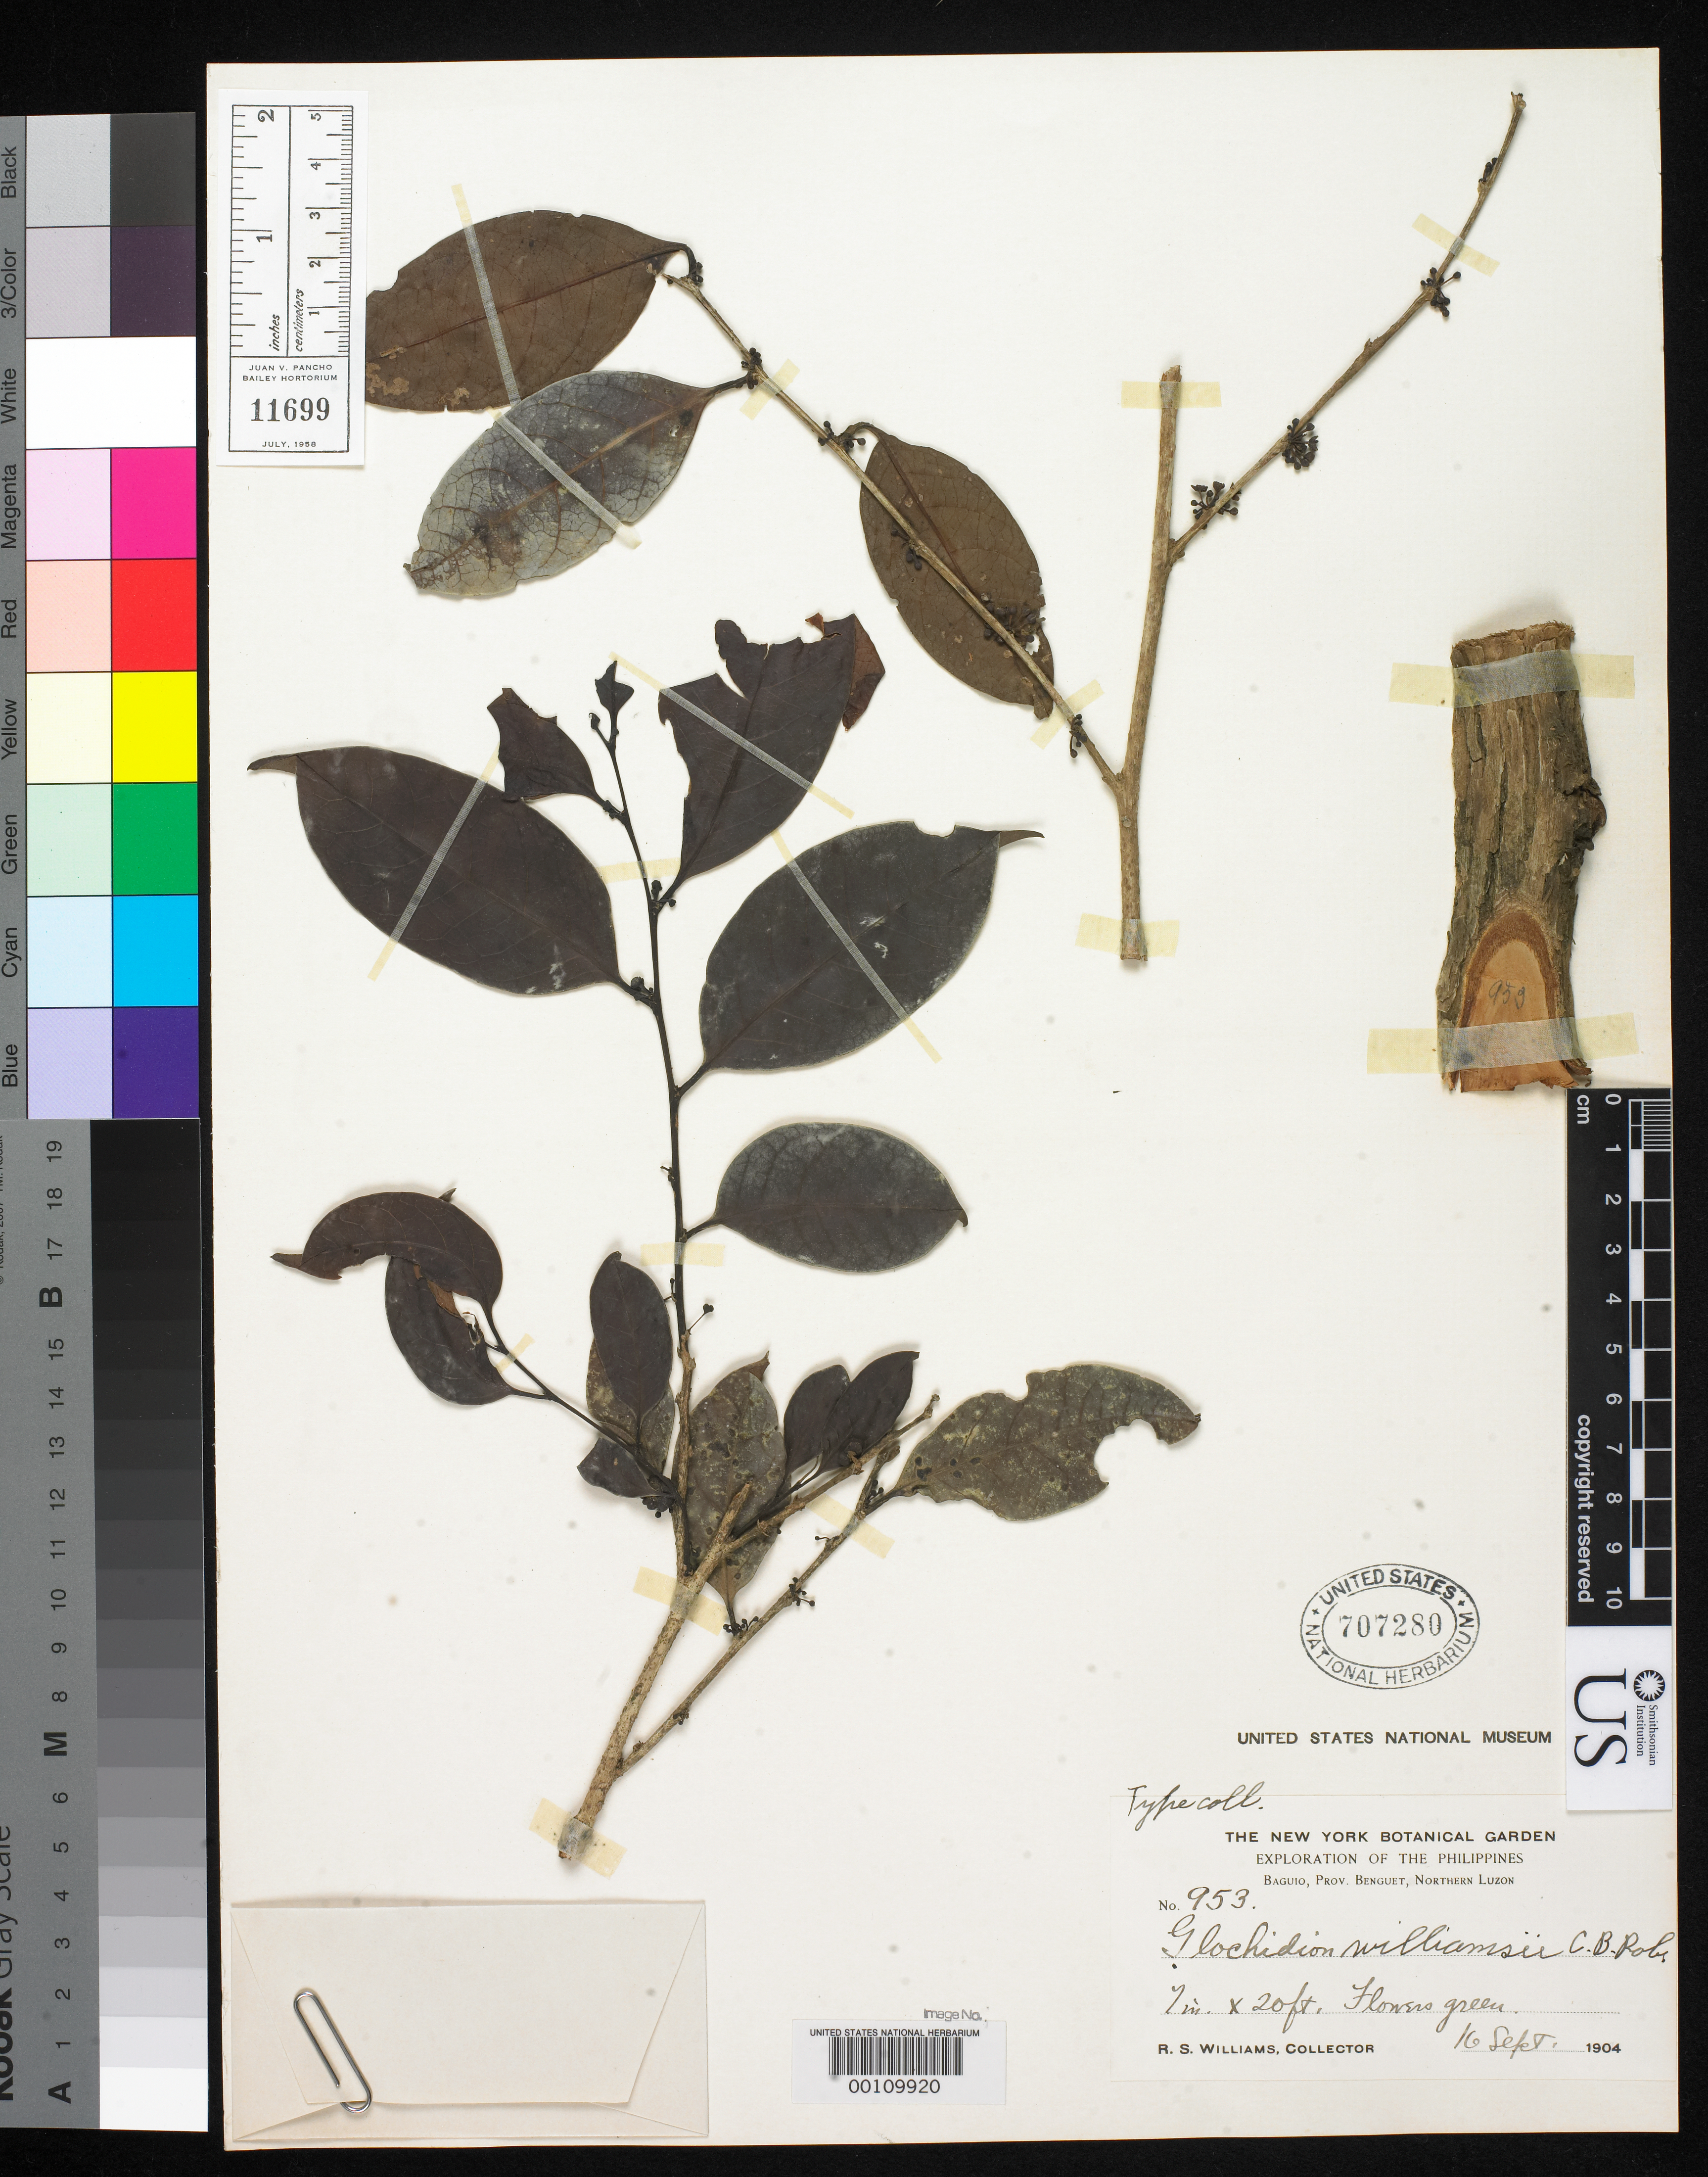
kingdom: Plantae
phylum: Tracheophyta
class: Magnoliopsida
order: Malpighiales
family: Phyllanthaceae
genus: Glochidion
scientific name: Glochidion williamsii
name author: C.B. Rob.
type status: Isotype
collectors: R. S. Williams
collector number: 953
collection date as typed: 16 Sep 1904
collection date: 1904-09-16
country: Philippines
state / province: Cordillera (Administrative Region)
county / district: Benguet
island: Luzon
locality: Baguio.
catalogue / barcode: US 707280